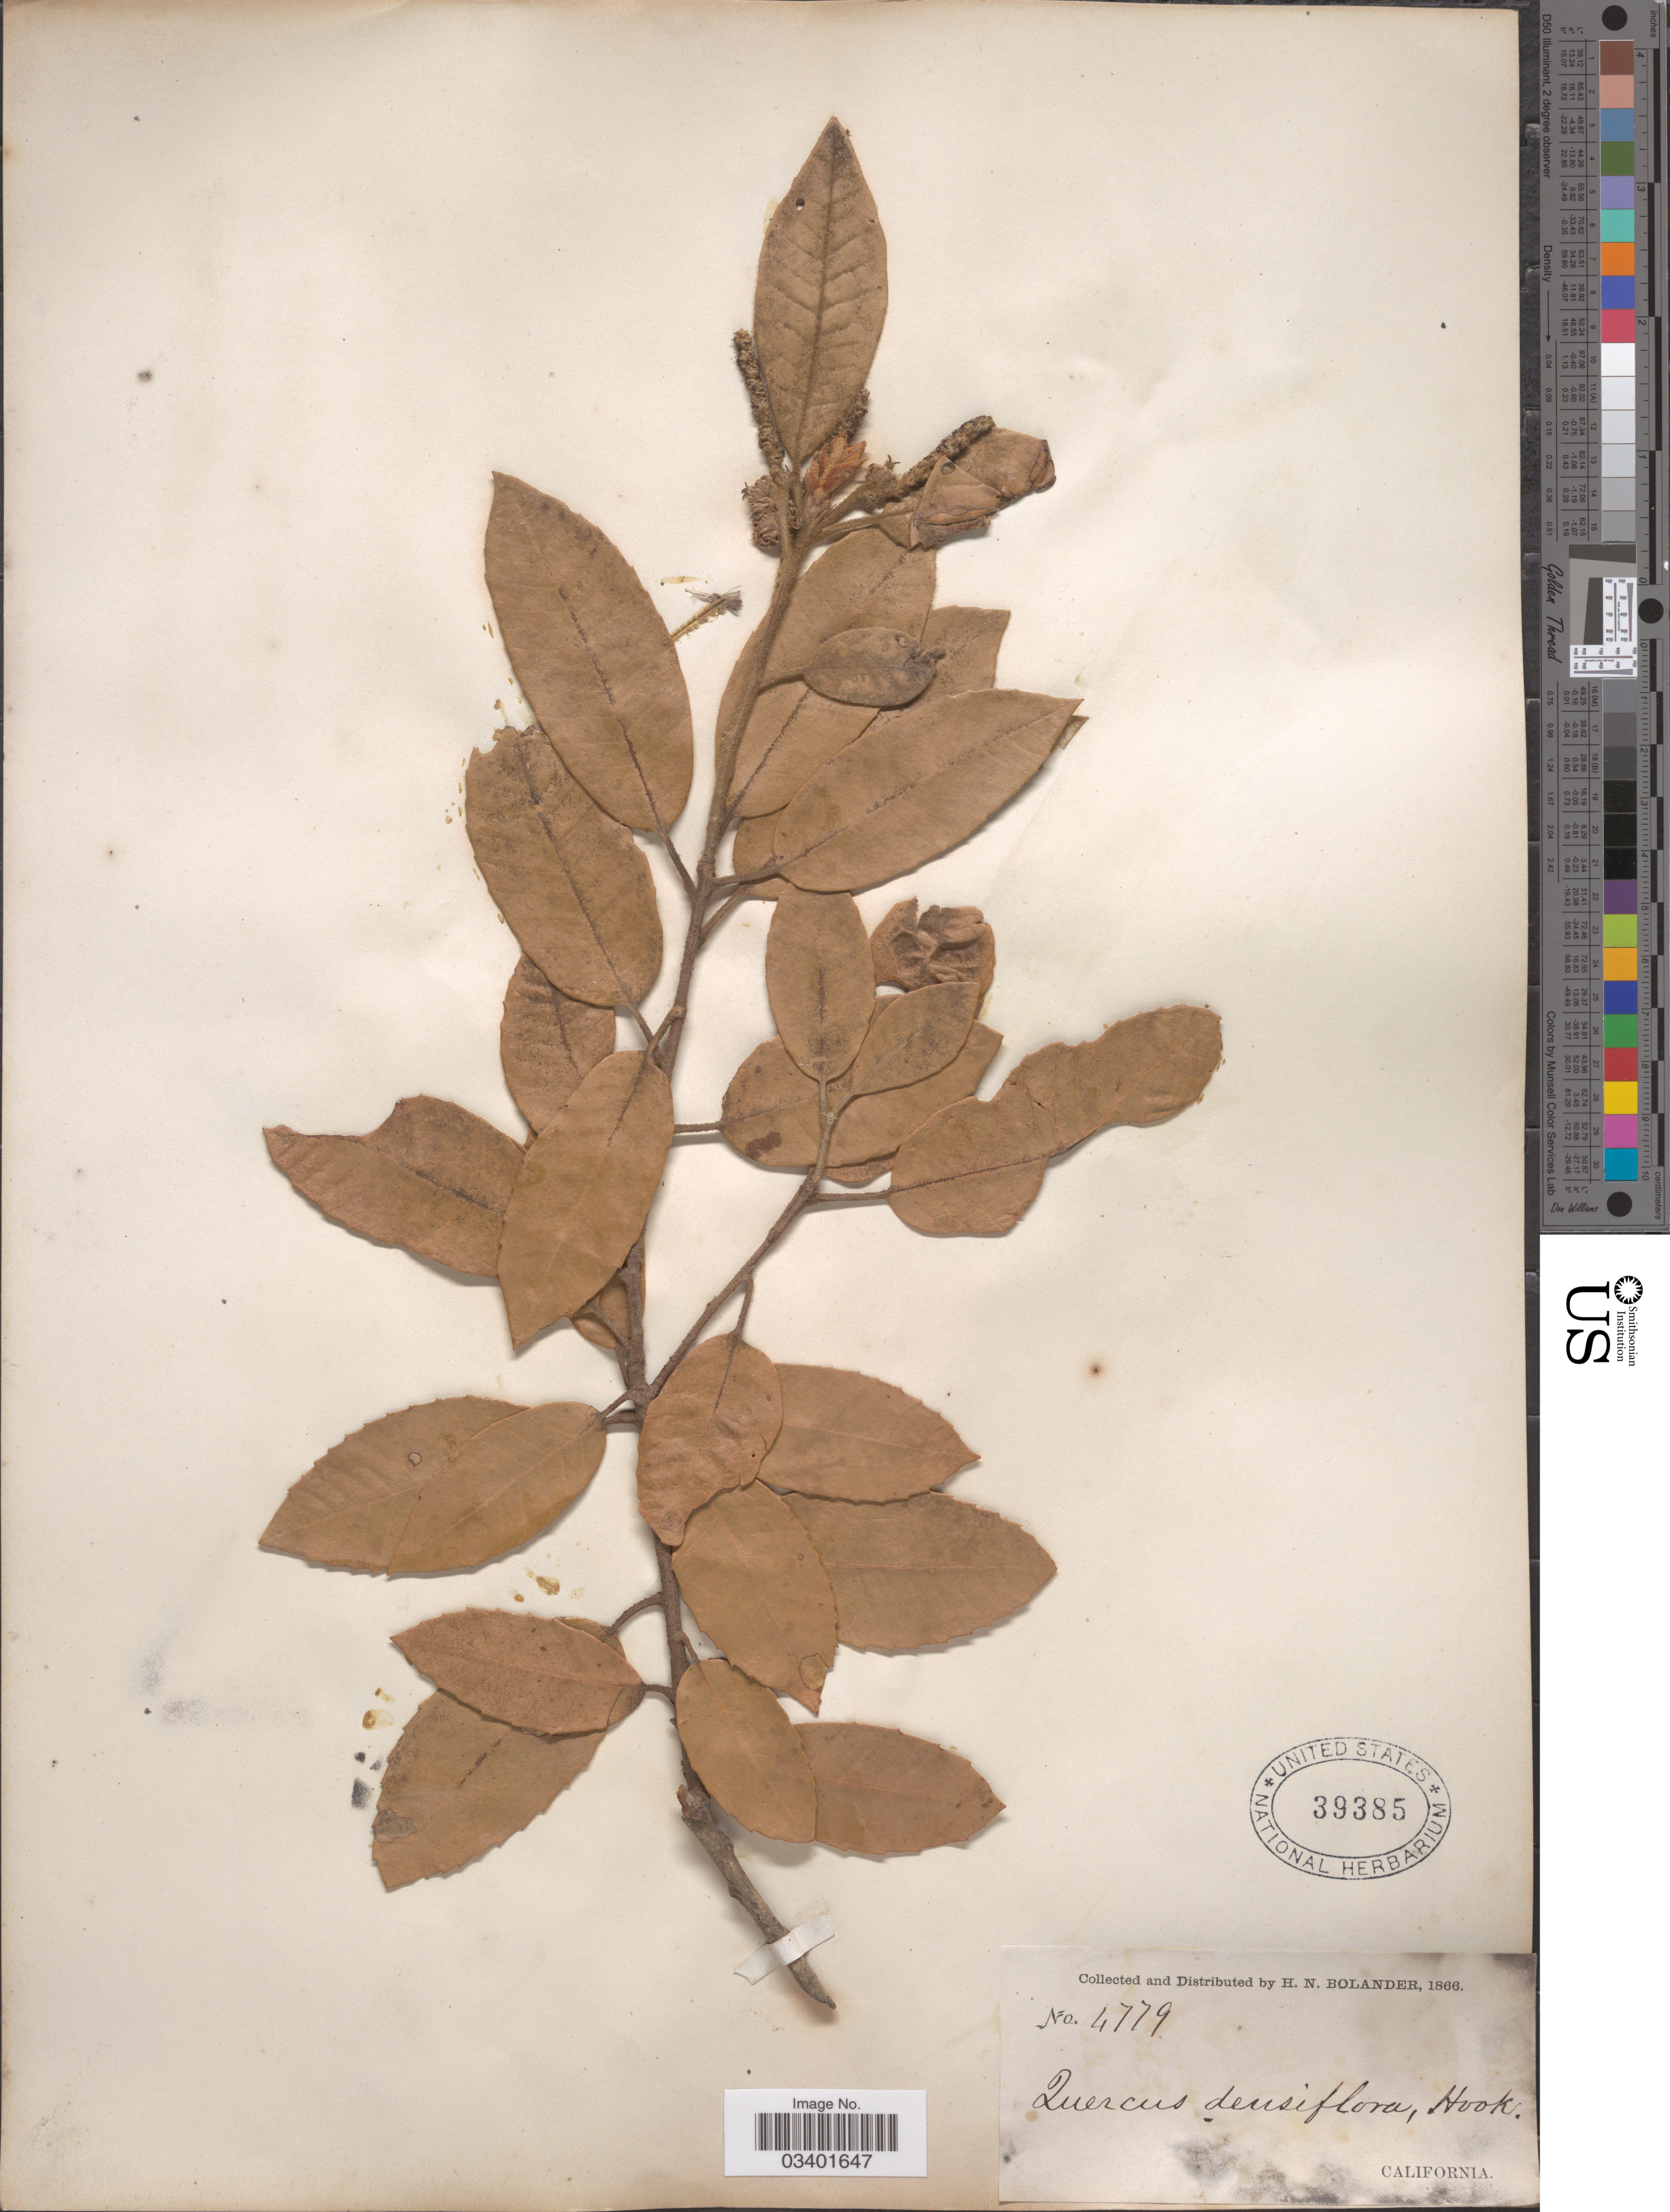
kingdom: Plantae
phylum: Tracheophyta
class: Magnoliopsida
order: Fagales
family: Fagaceae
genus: Notholithocarpus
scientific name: Notholithocarpus densiflorus var. densiflorus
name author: (Hook. & Arn.) P. S. Manos et al.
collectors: H. Bolander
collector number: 4779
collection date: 1866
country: United States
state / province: California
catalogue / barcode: US 39385